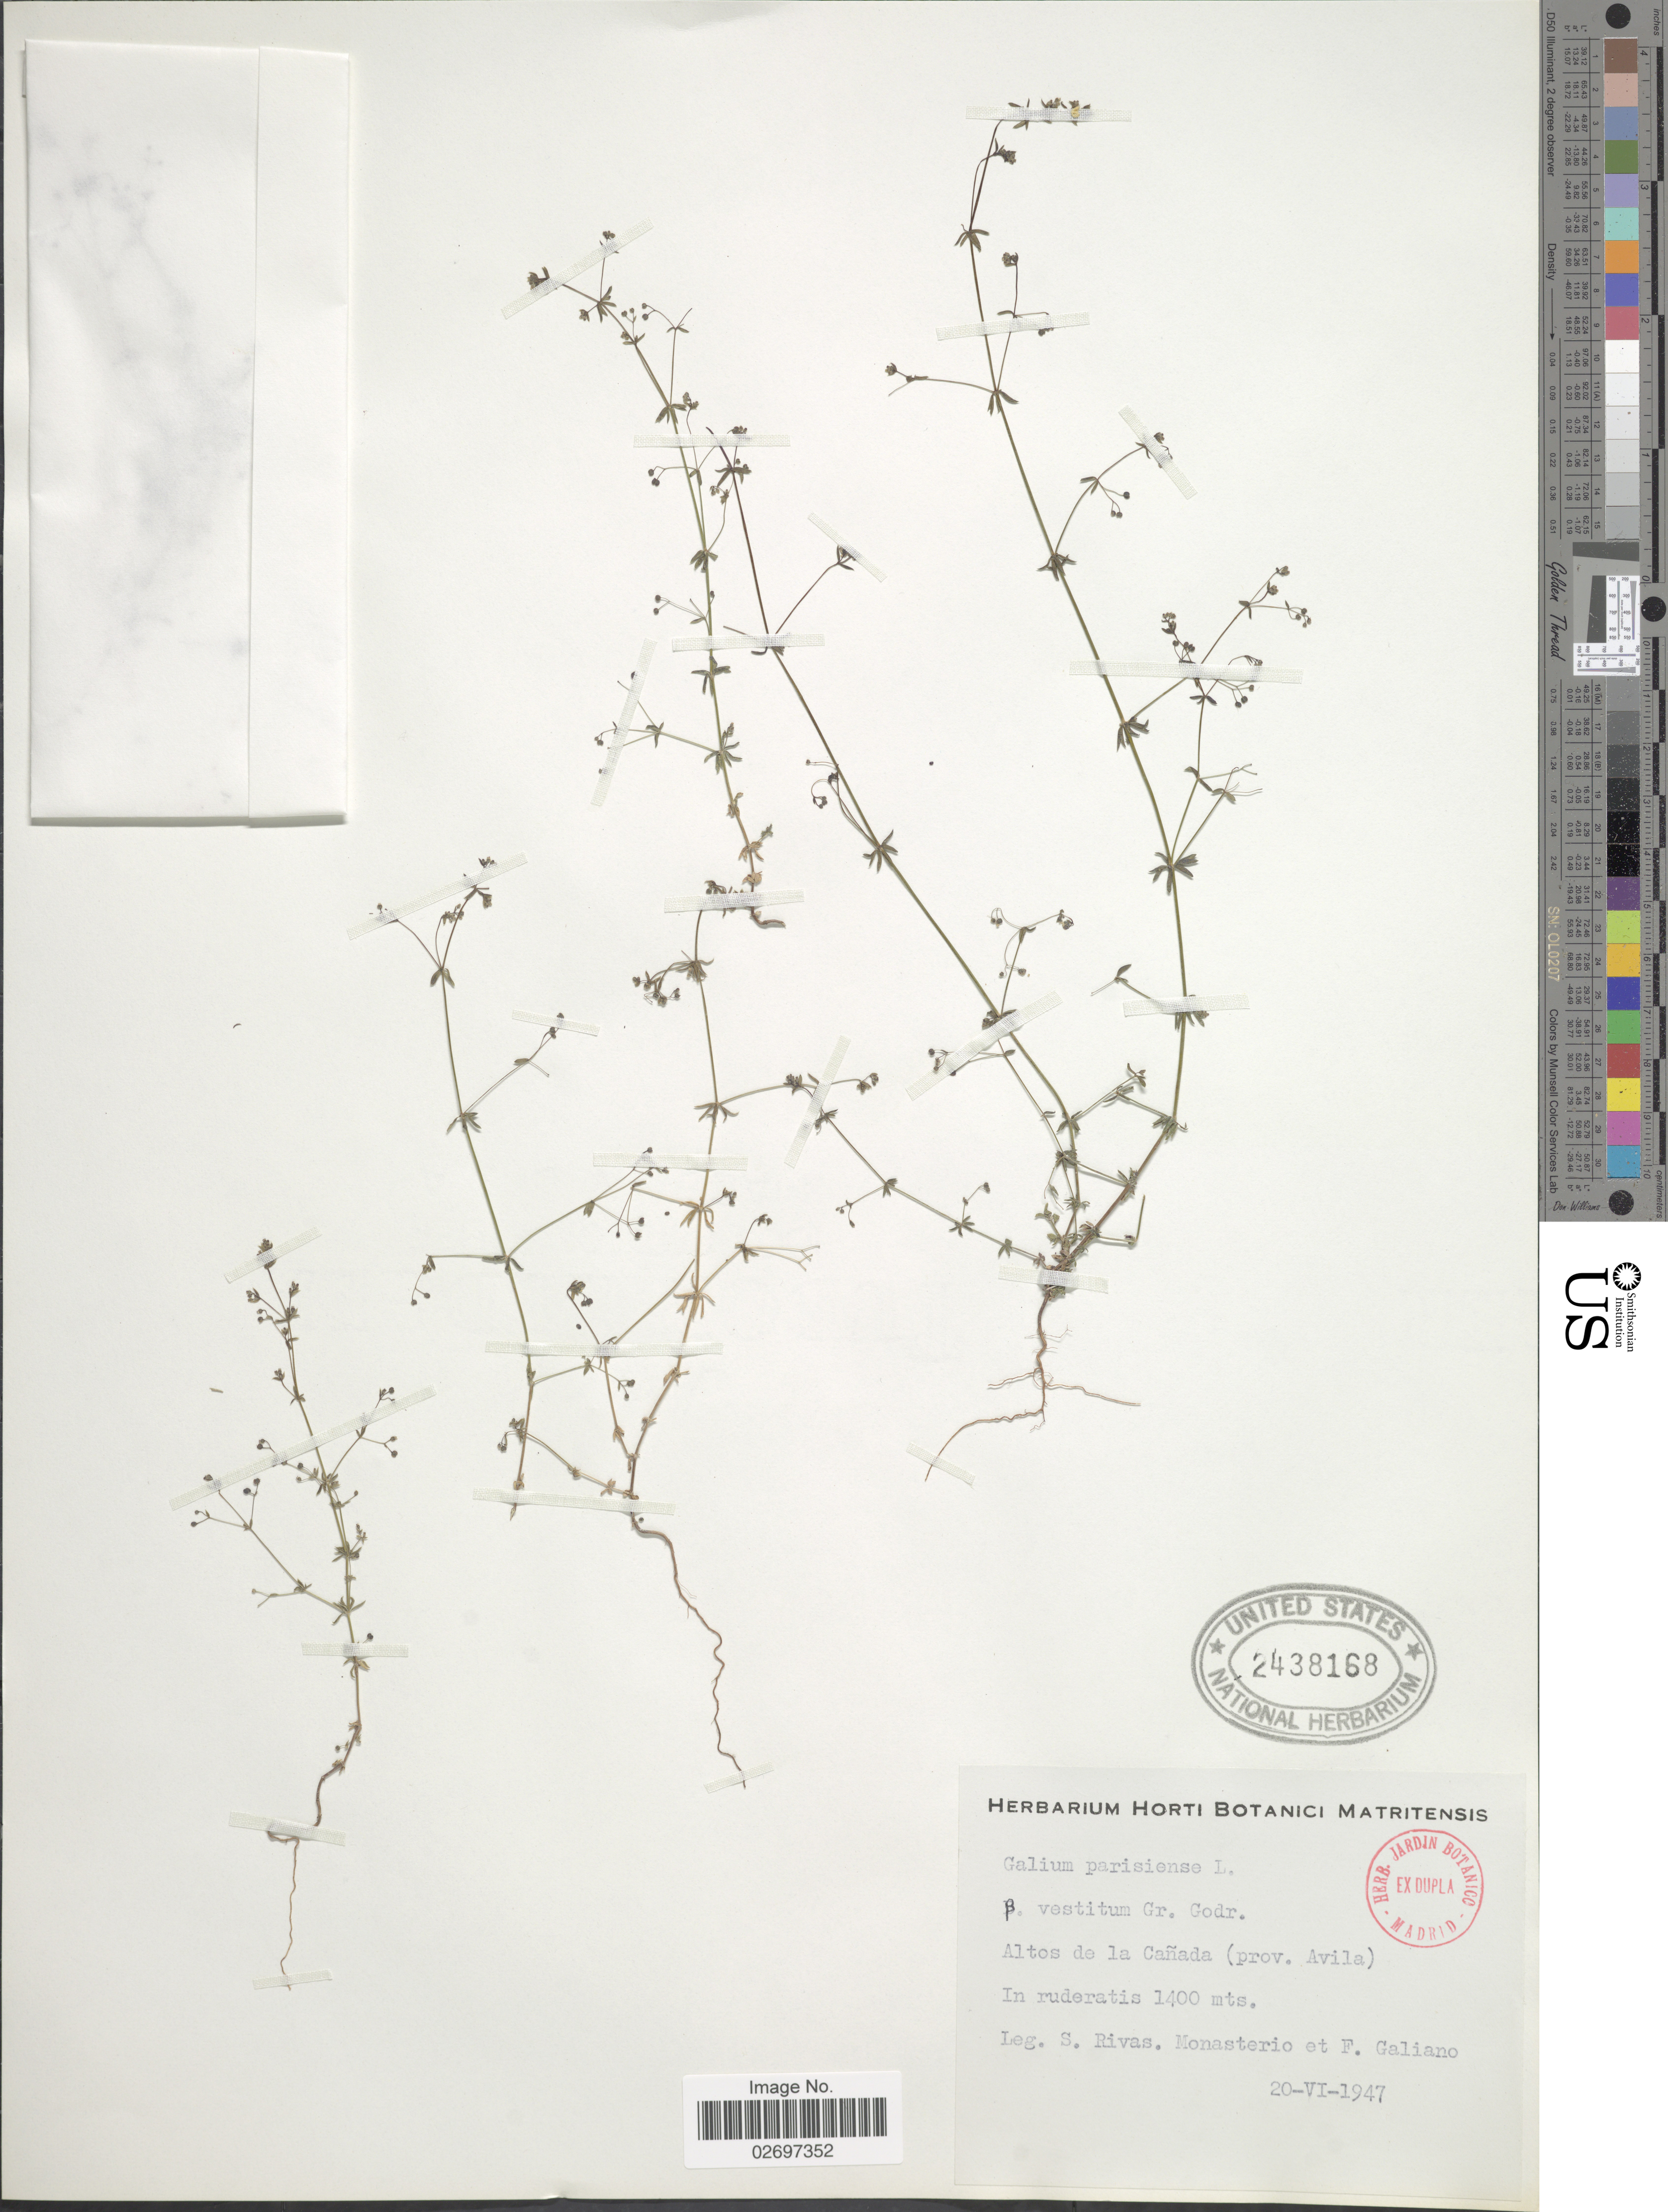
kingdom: Plantae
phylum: Tracheophyta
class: Magnoliopsida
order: Gentianales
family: Rubiaceae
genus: Galium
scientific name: Galium parisiense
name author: L.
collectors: S. Rivas, Monasterio & E. F. Galiano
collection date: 1947-06-20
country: Spain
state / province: Castilla y León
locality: Altos de la Cañada (prov. Avila)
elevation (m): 1400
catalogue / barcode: US 2438168